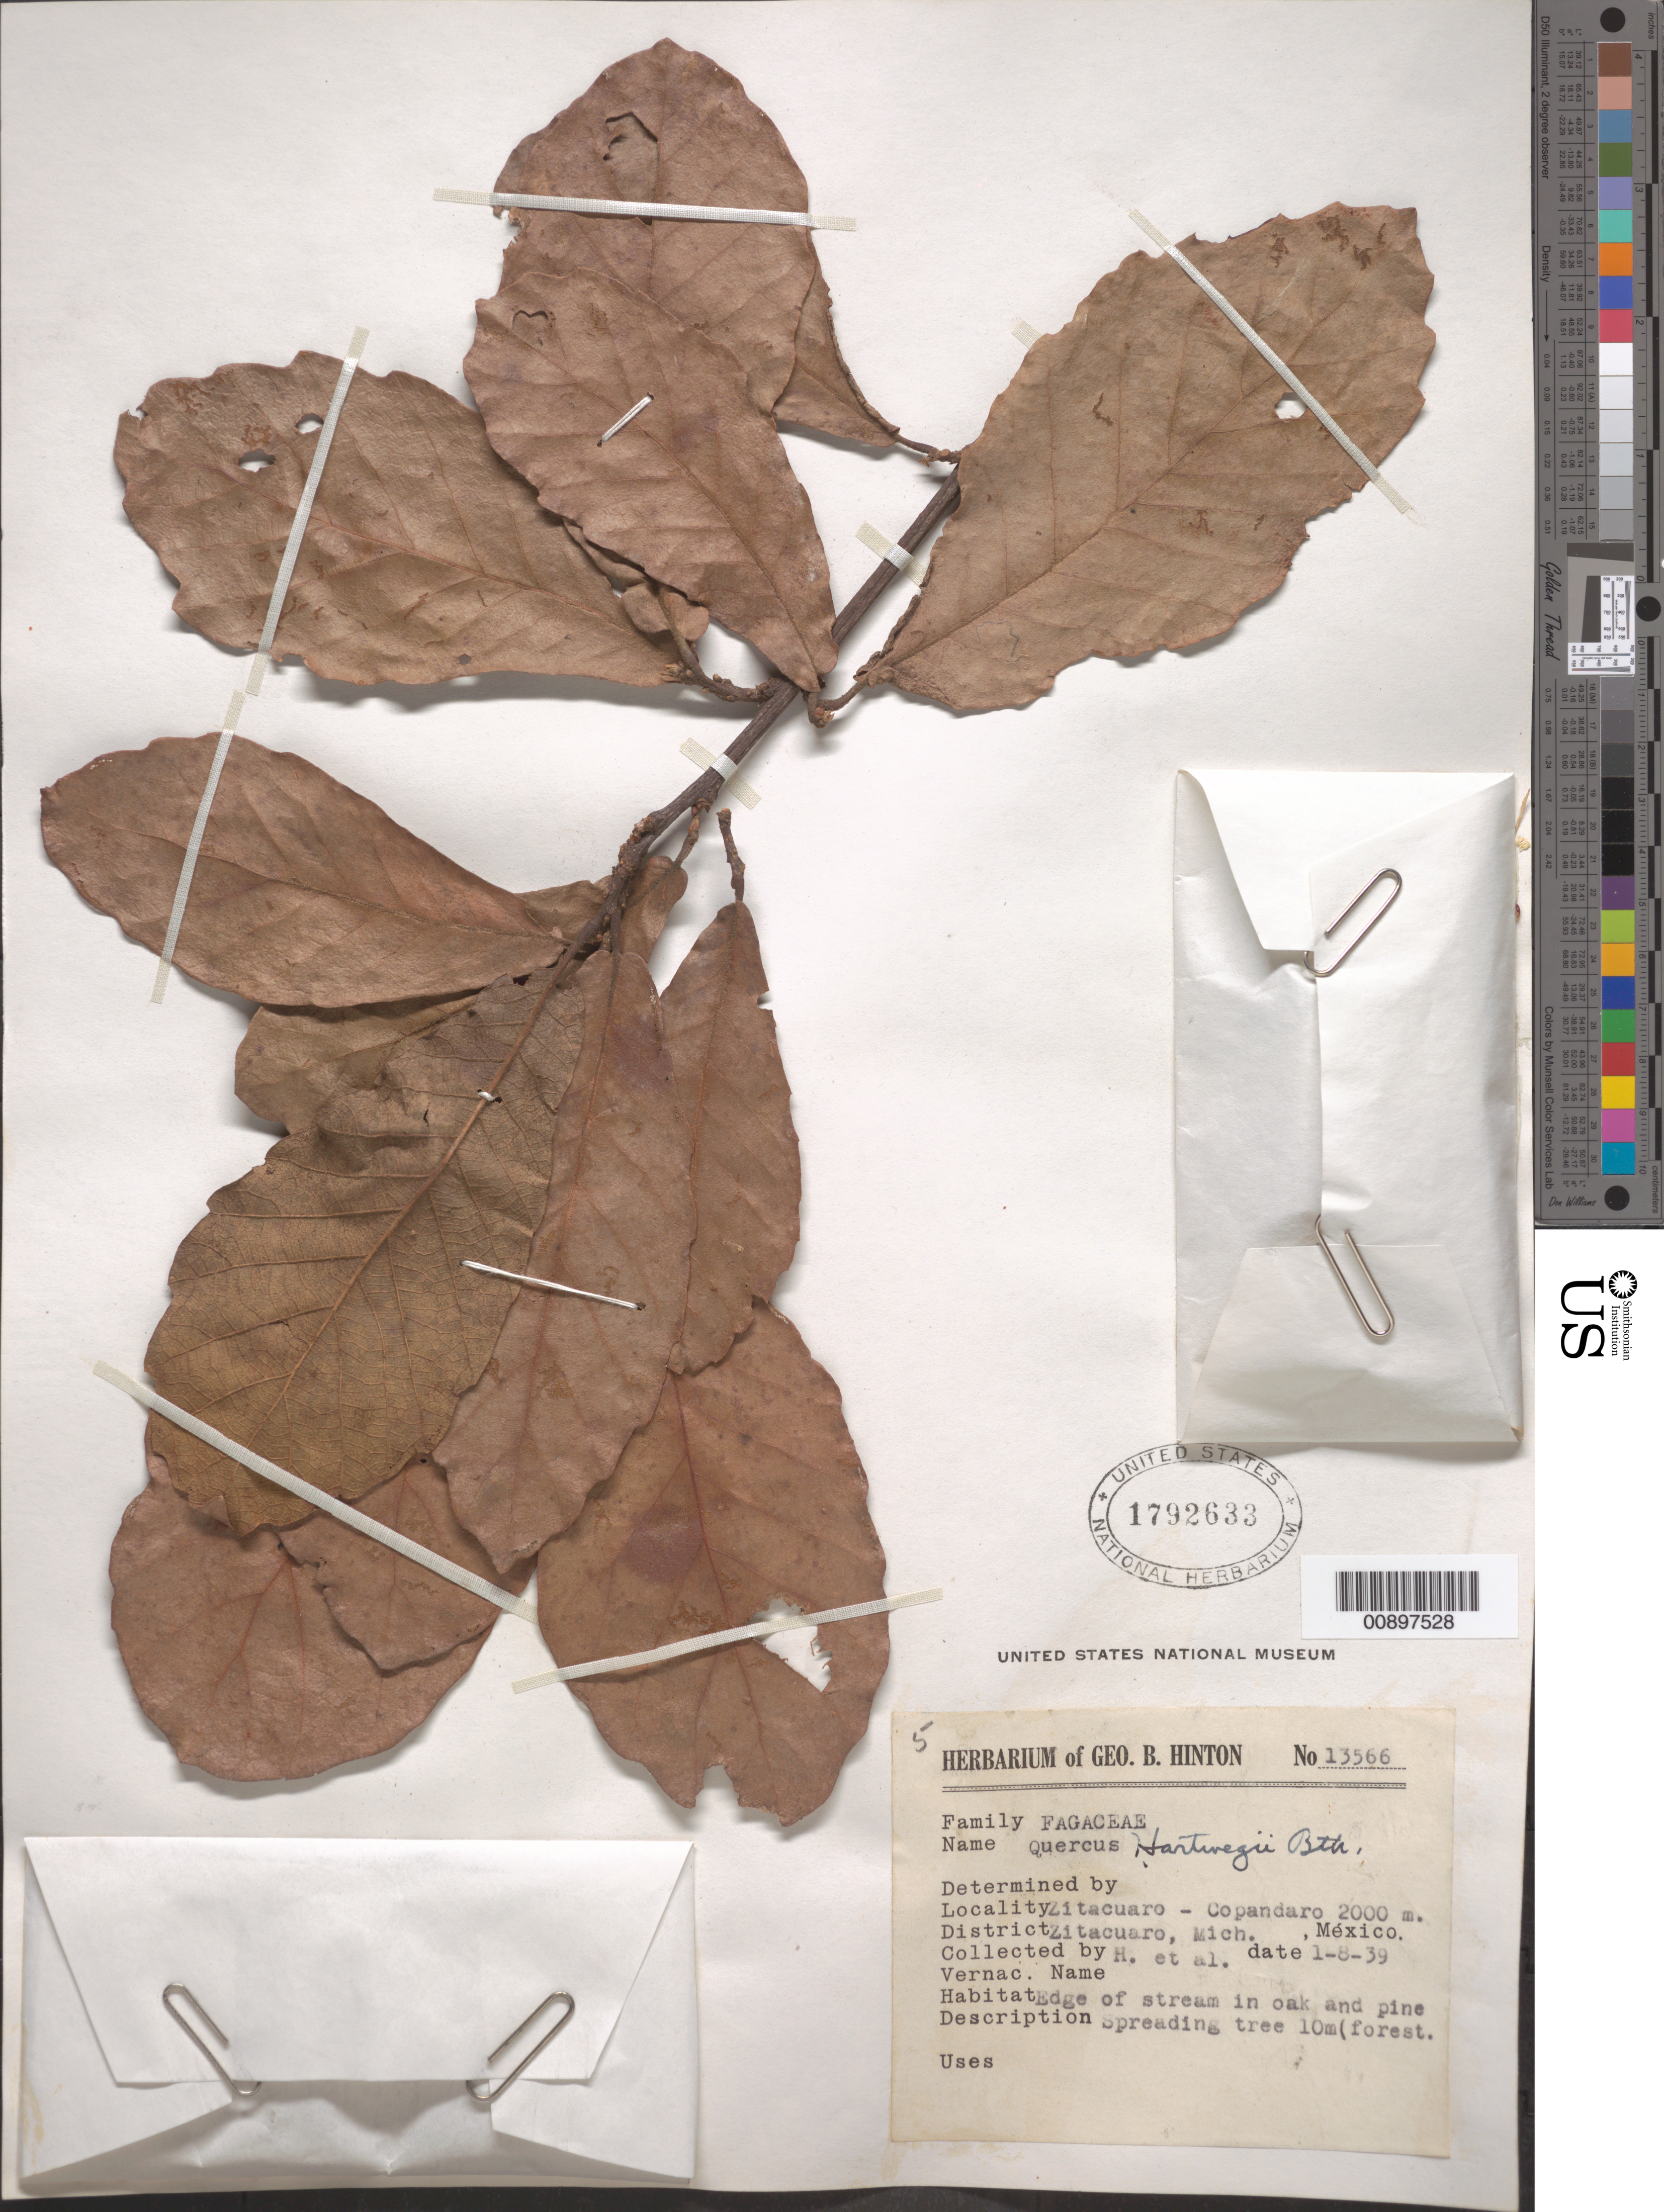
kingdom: Plantae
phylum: Tracheophyta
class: Magnoliopsida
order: Fagales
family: Fagaceae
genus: Quercus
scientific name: Quercus hartwegii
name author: Benth.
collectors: G. B. Hinton & et al.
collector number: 13566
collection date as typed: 08 Jan 1939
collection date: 1939-01-08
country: Mexico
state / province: Michoacán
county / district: Zitácuaro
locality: Zitácuaro - Copandaro, District Zitácuaro, Michoacán.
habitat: Edge of stream in oak and pine forest.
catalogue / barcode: US 1792633